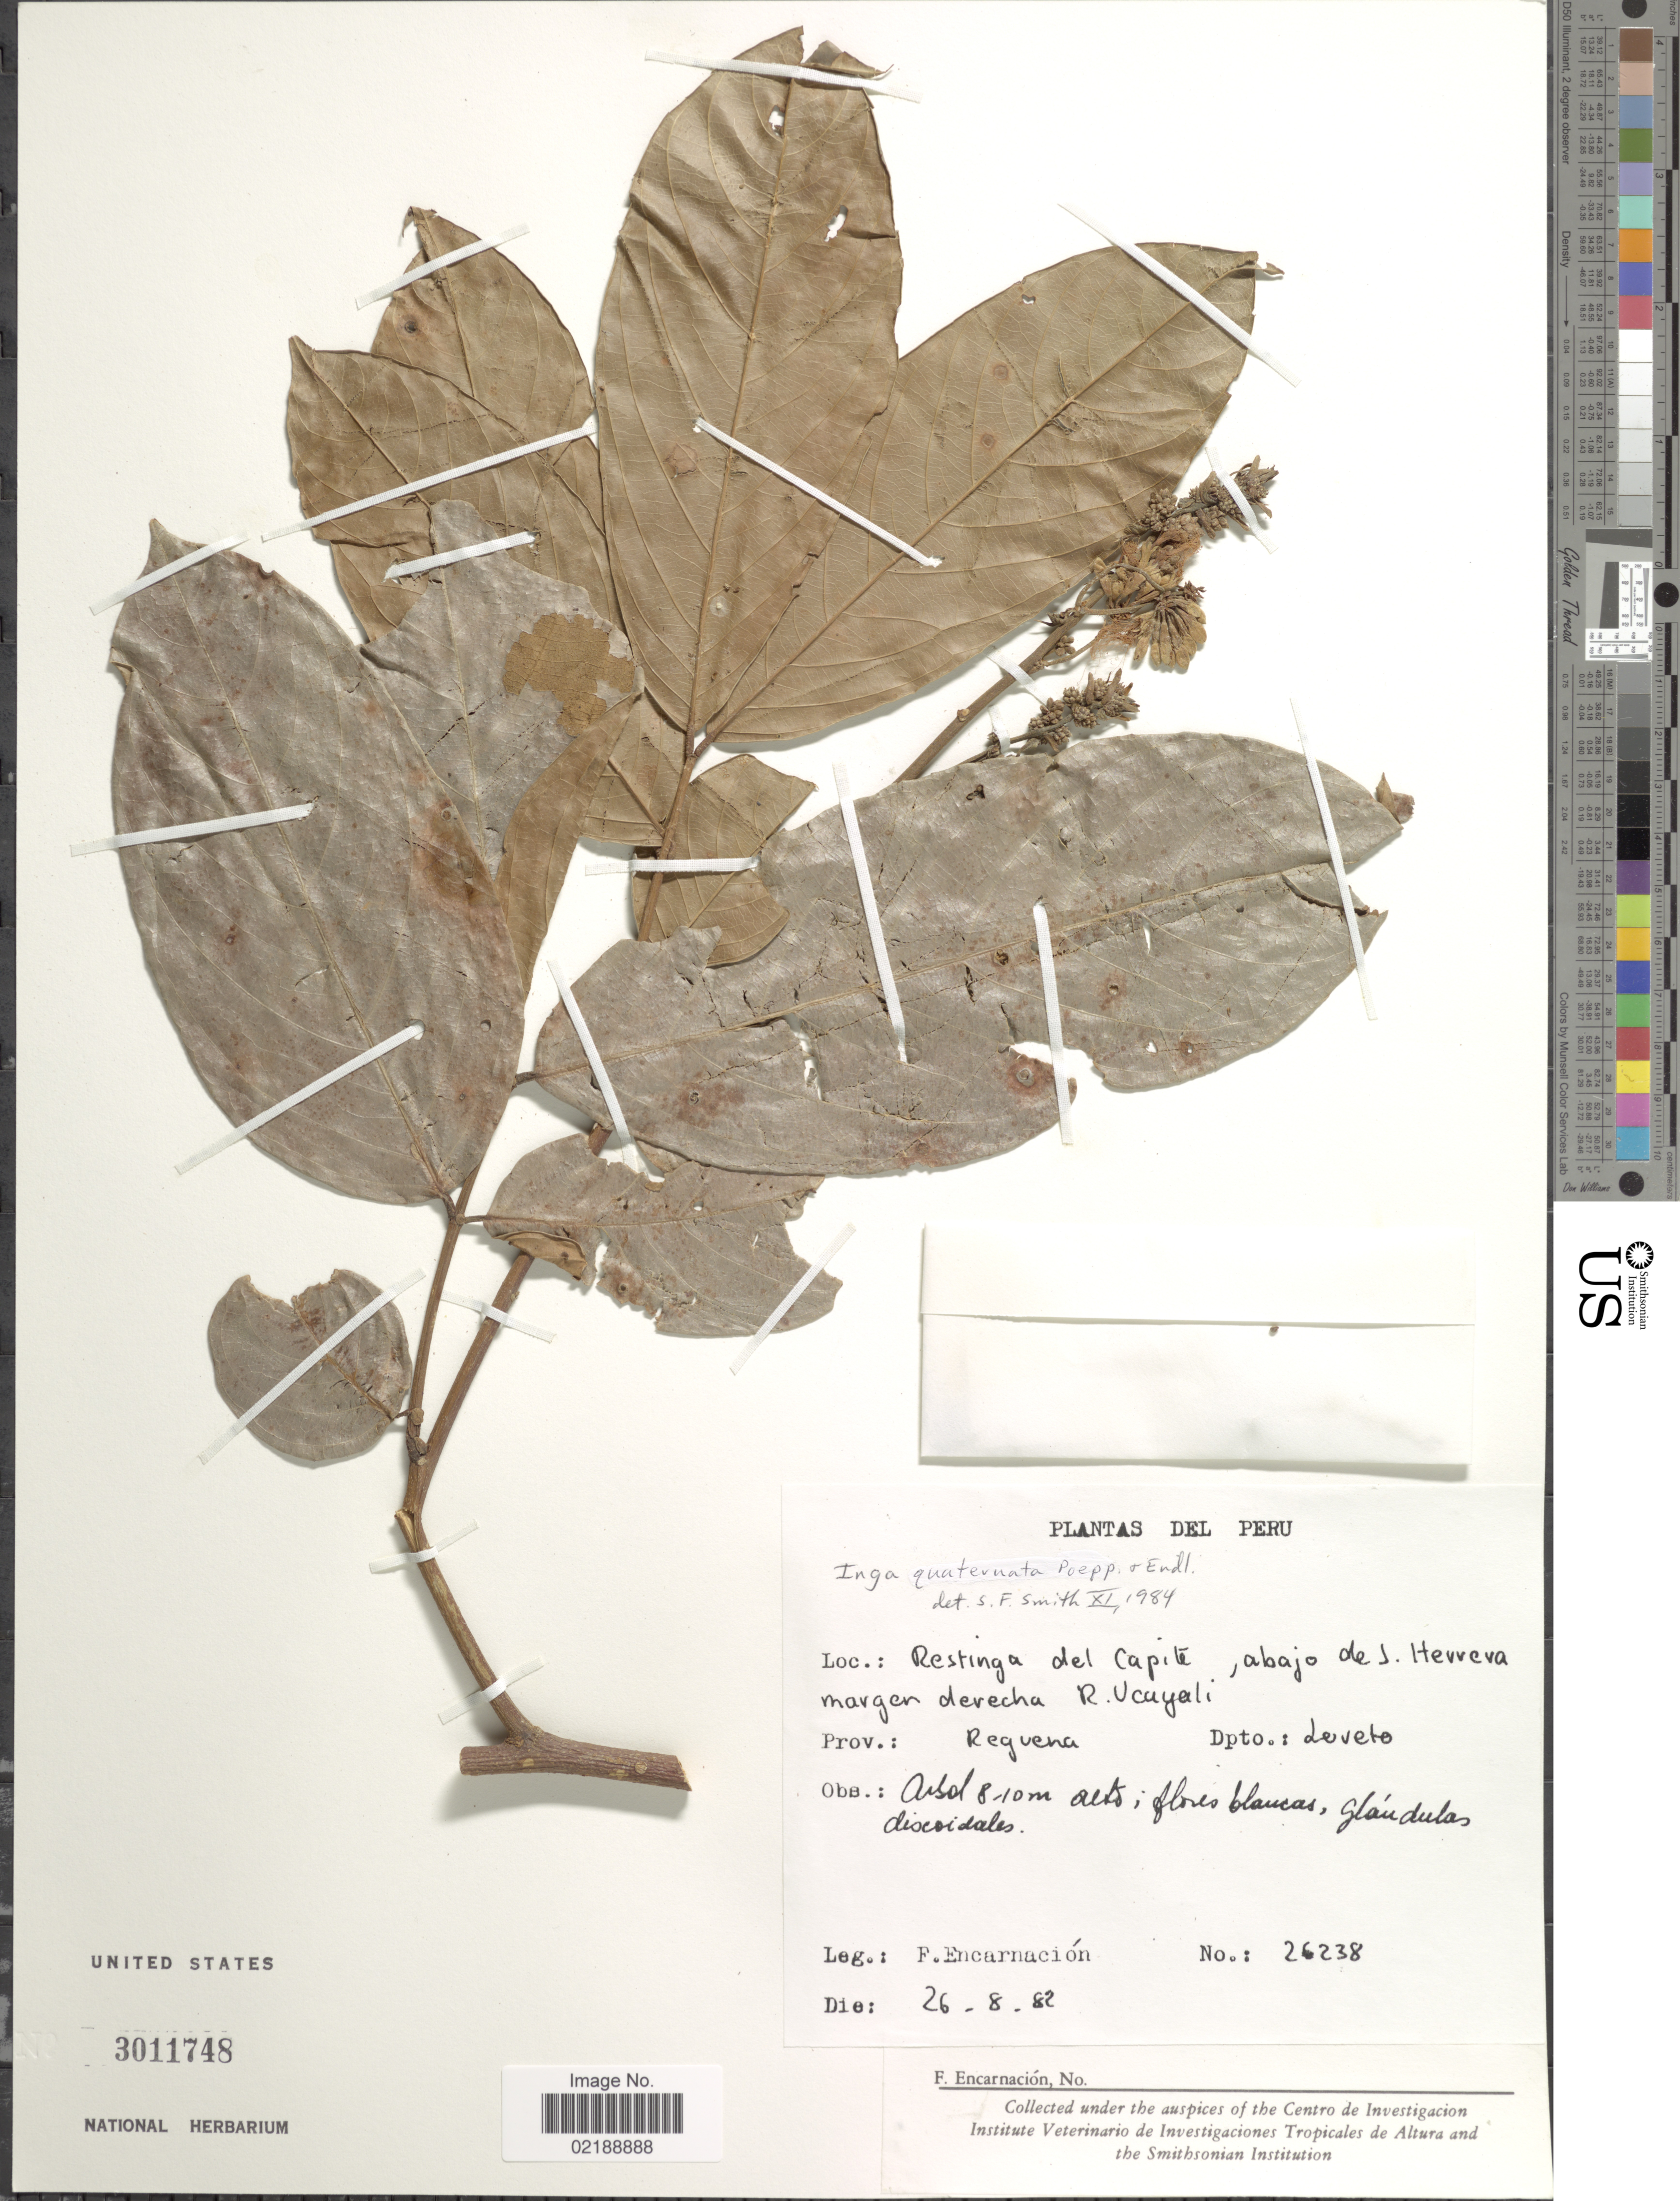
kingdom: Plantae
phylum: Tracheophyta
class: Magnoliopsida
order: Fabales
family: Fabaceae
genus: Inga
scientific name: Inga nobilis subsp. quaternata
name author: (Poepp. & Endl.) T.D. Penn.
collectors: F. Encarnación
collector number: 26238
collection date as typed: Transcribed d/m/y: 26/8/82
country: Peru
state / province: Loreto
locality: Restinga del Capite, abajo de S. Herrera margen derecha R. Ucayali, Prov. Reguena, Dpto Loreoto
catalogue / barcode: US 3011748